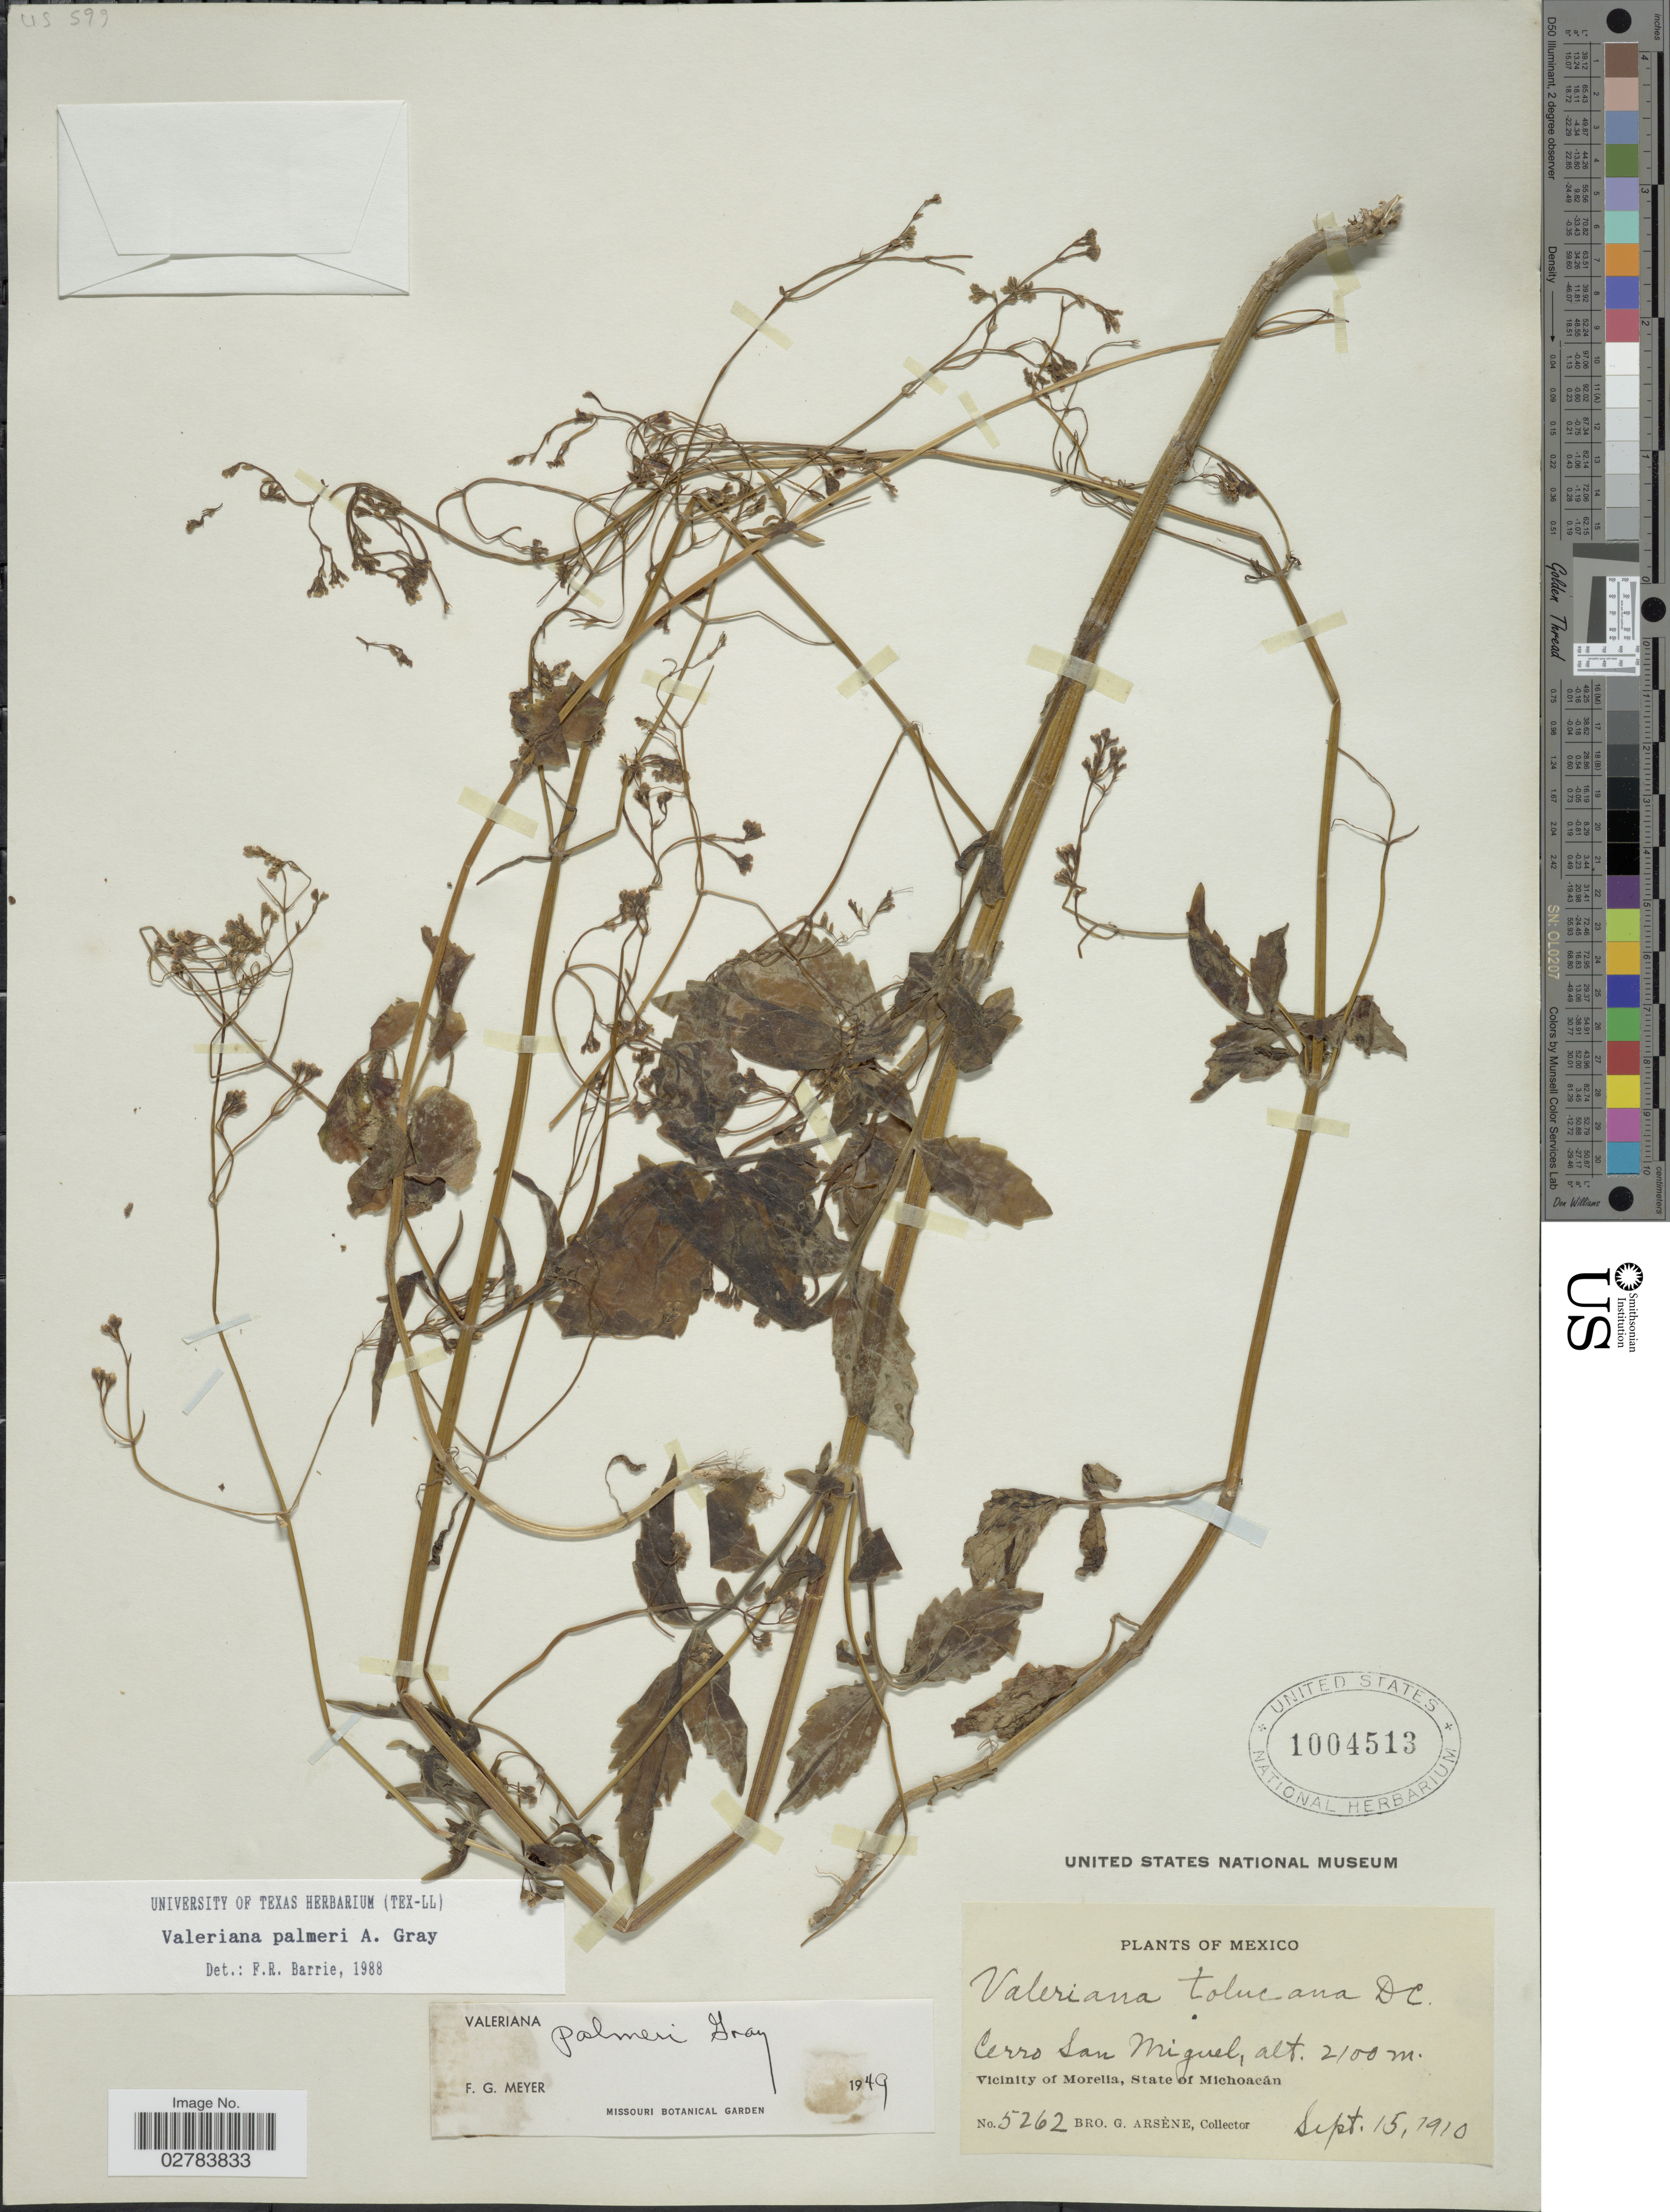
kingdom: Plantae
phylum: Tracheophyta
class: Magnoliopsida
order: Dipsacales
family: Caprifoliaceae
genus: Valeriana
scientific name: Valeriana palmeri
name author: A. Gray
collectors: Bro. G. Arsène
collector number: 5262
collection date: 1910-09-15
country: Mexico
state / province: Michoacán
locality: Cerro San Miguel. Vicinity of Morelia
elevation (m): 2100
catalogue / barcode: US 1004513